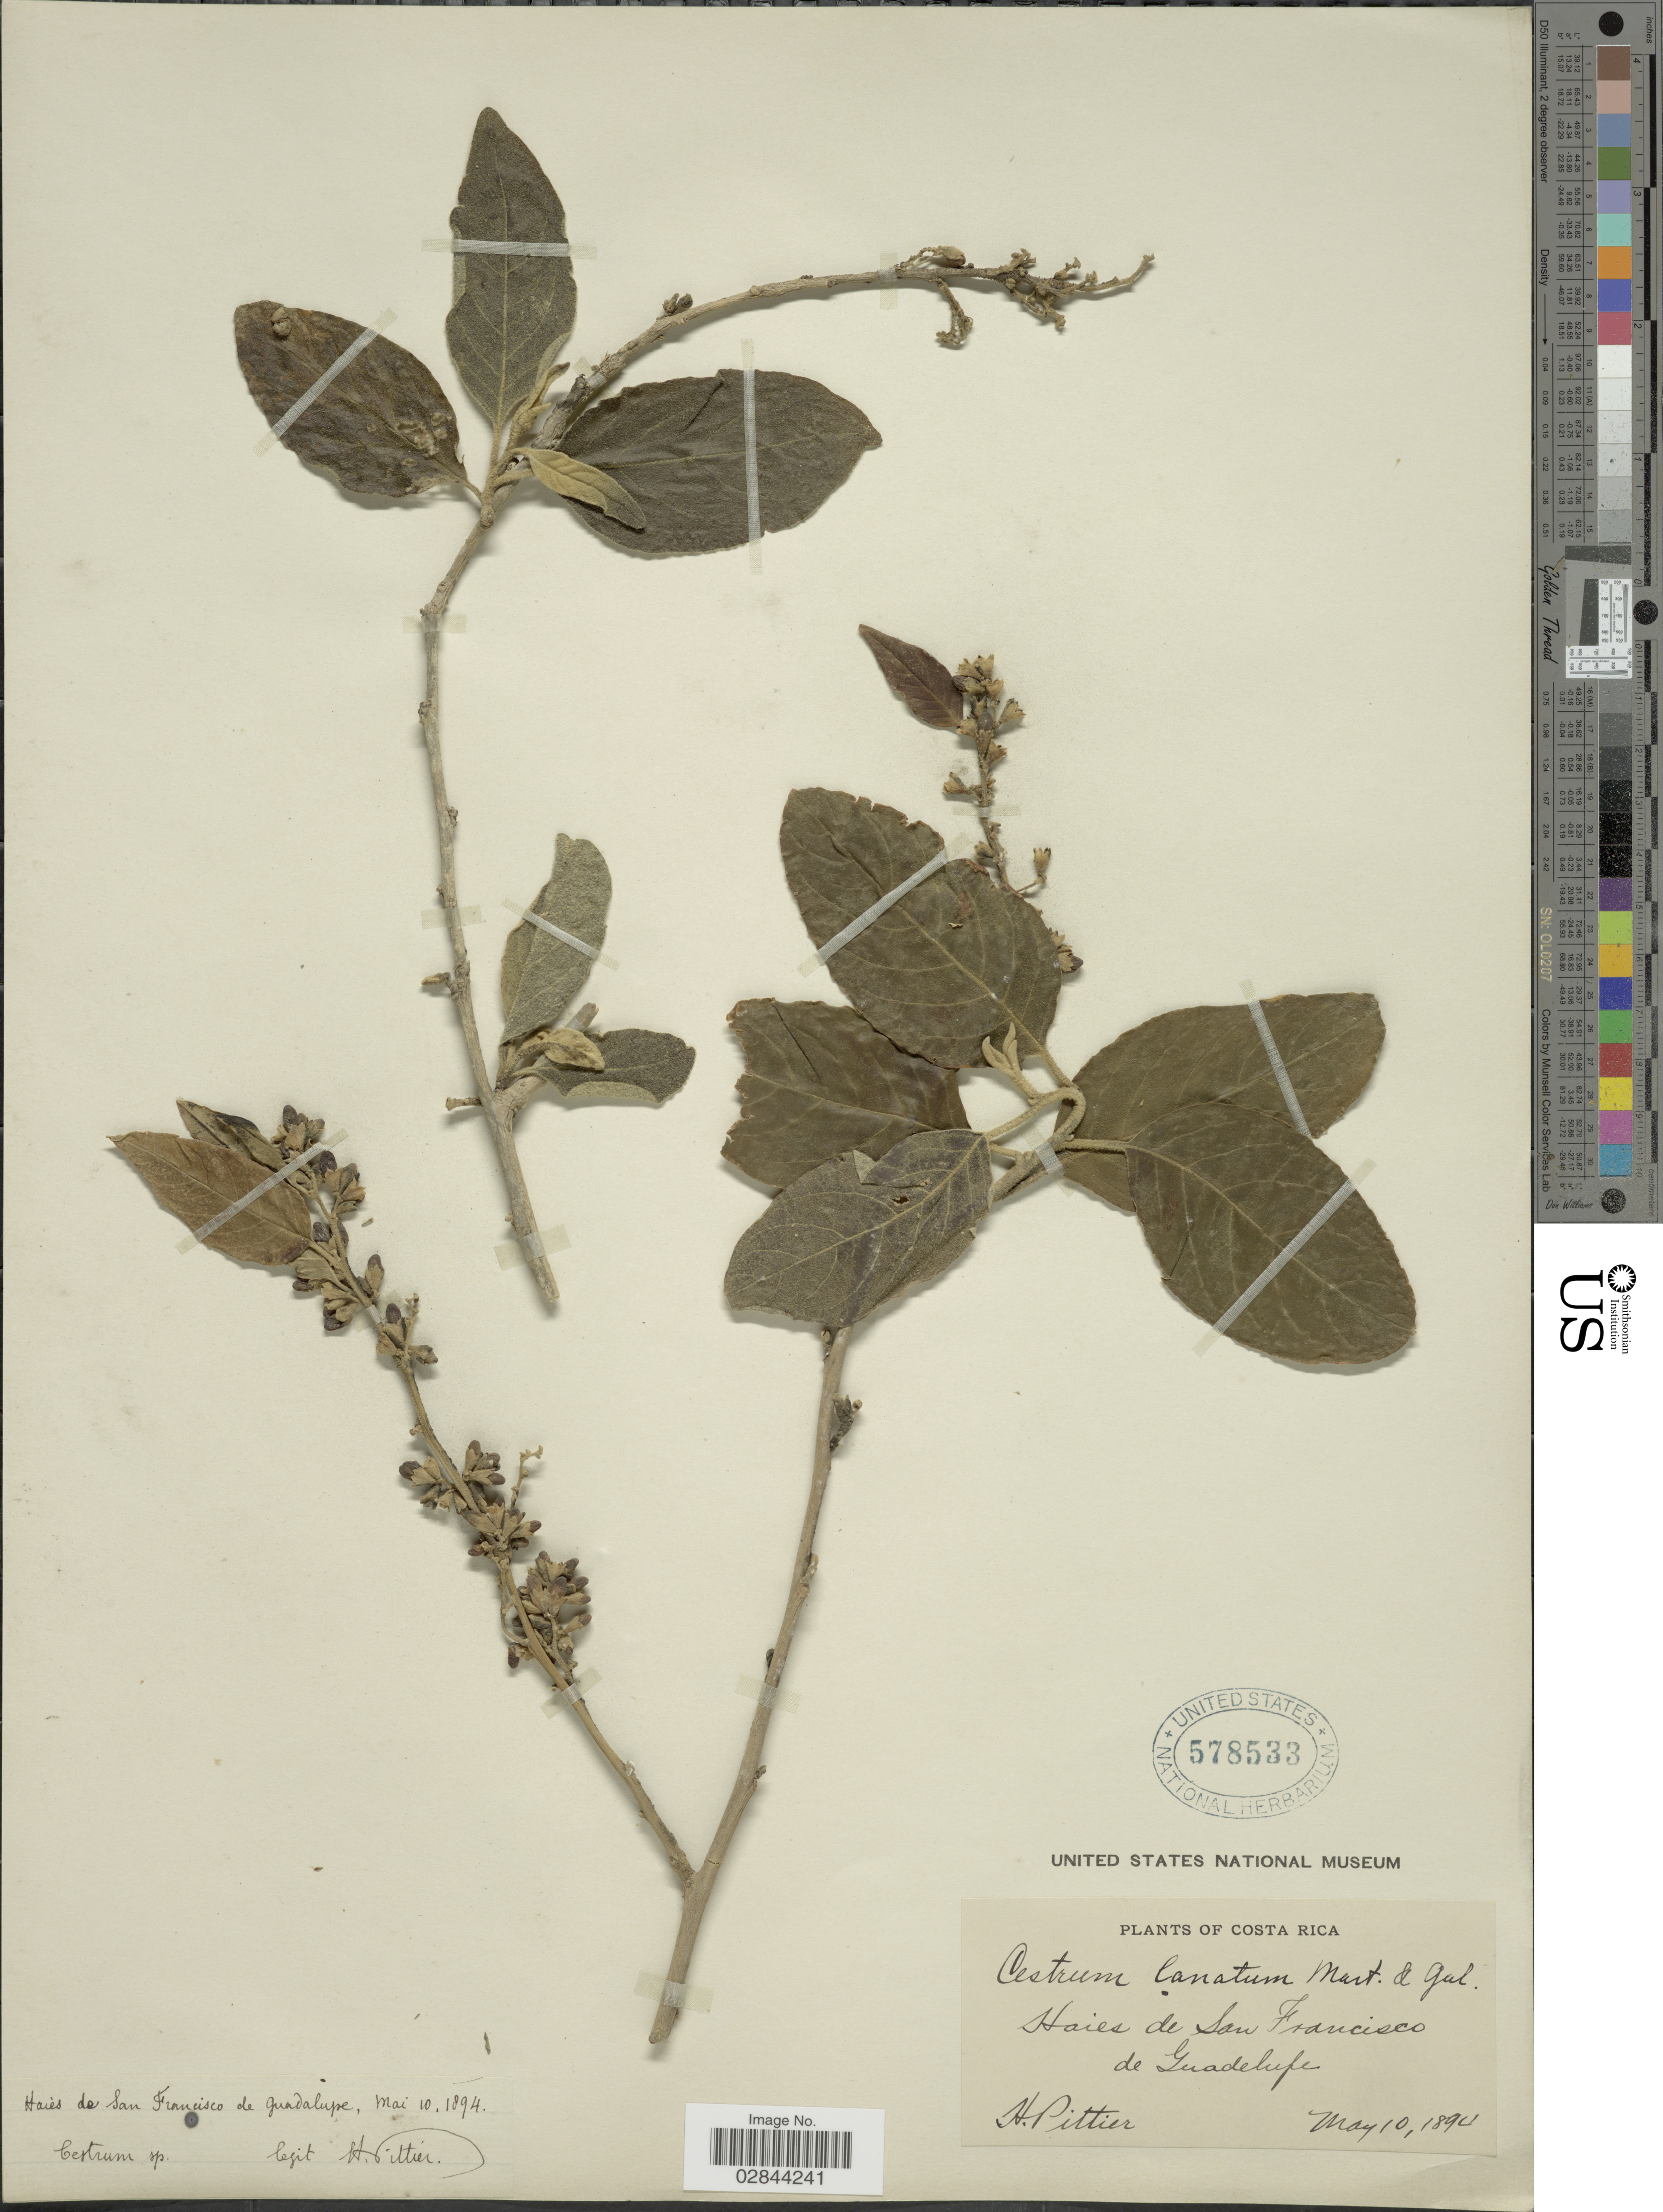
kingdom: Plantae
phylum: Tracheophyta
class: Magnoliopsida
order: Solanales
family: Solanaceae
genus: Cestrum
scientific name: Cestrum lanatum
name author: M. Martens & Galeotti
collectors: H. F. Pittier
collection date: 1894-05-10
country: Costa Rica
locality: Haies de San Francisco de Guadalupe.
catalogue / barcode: US 578533